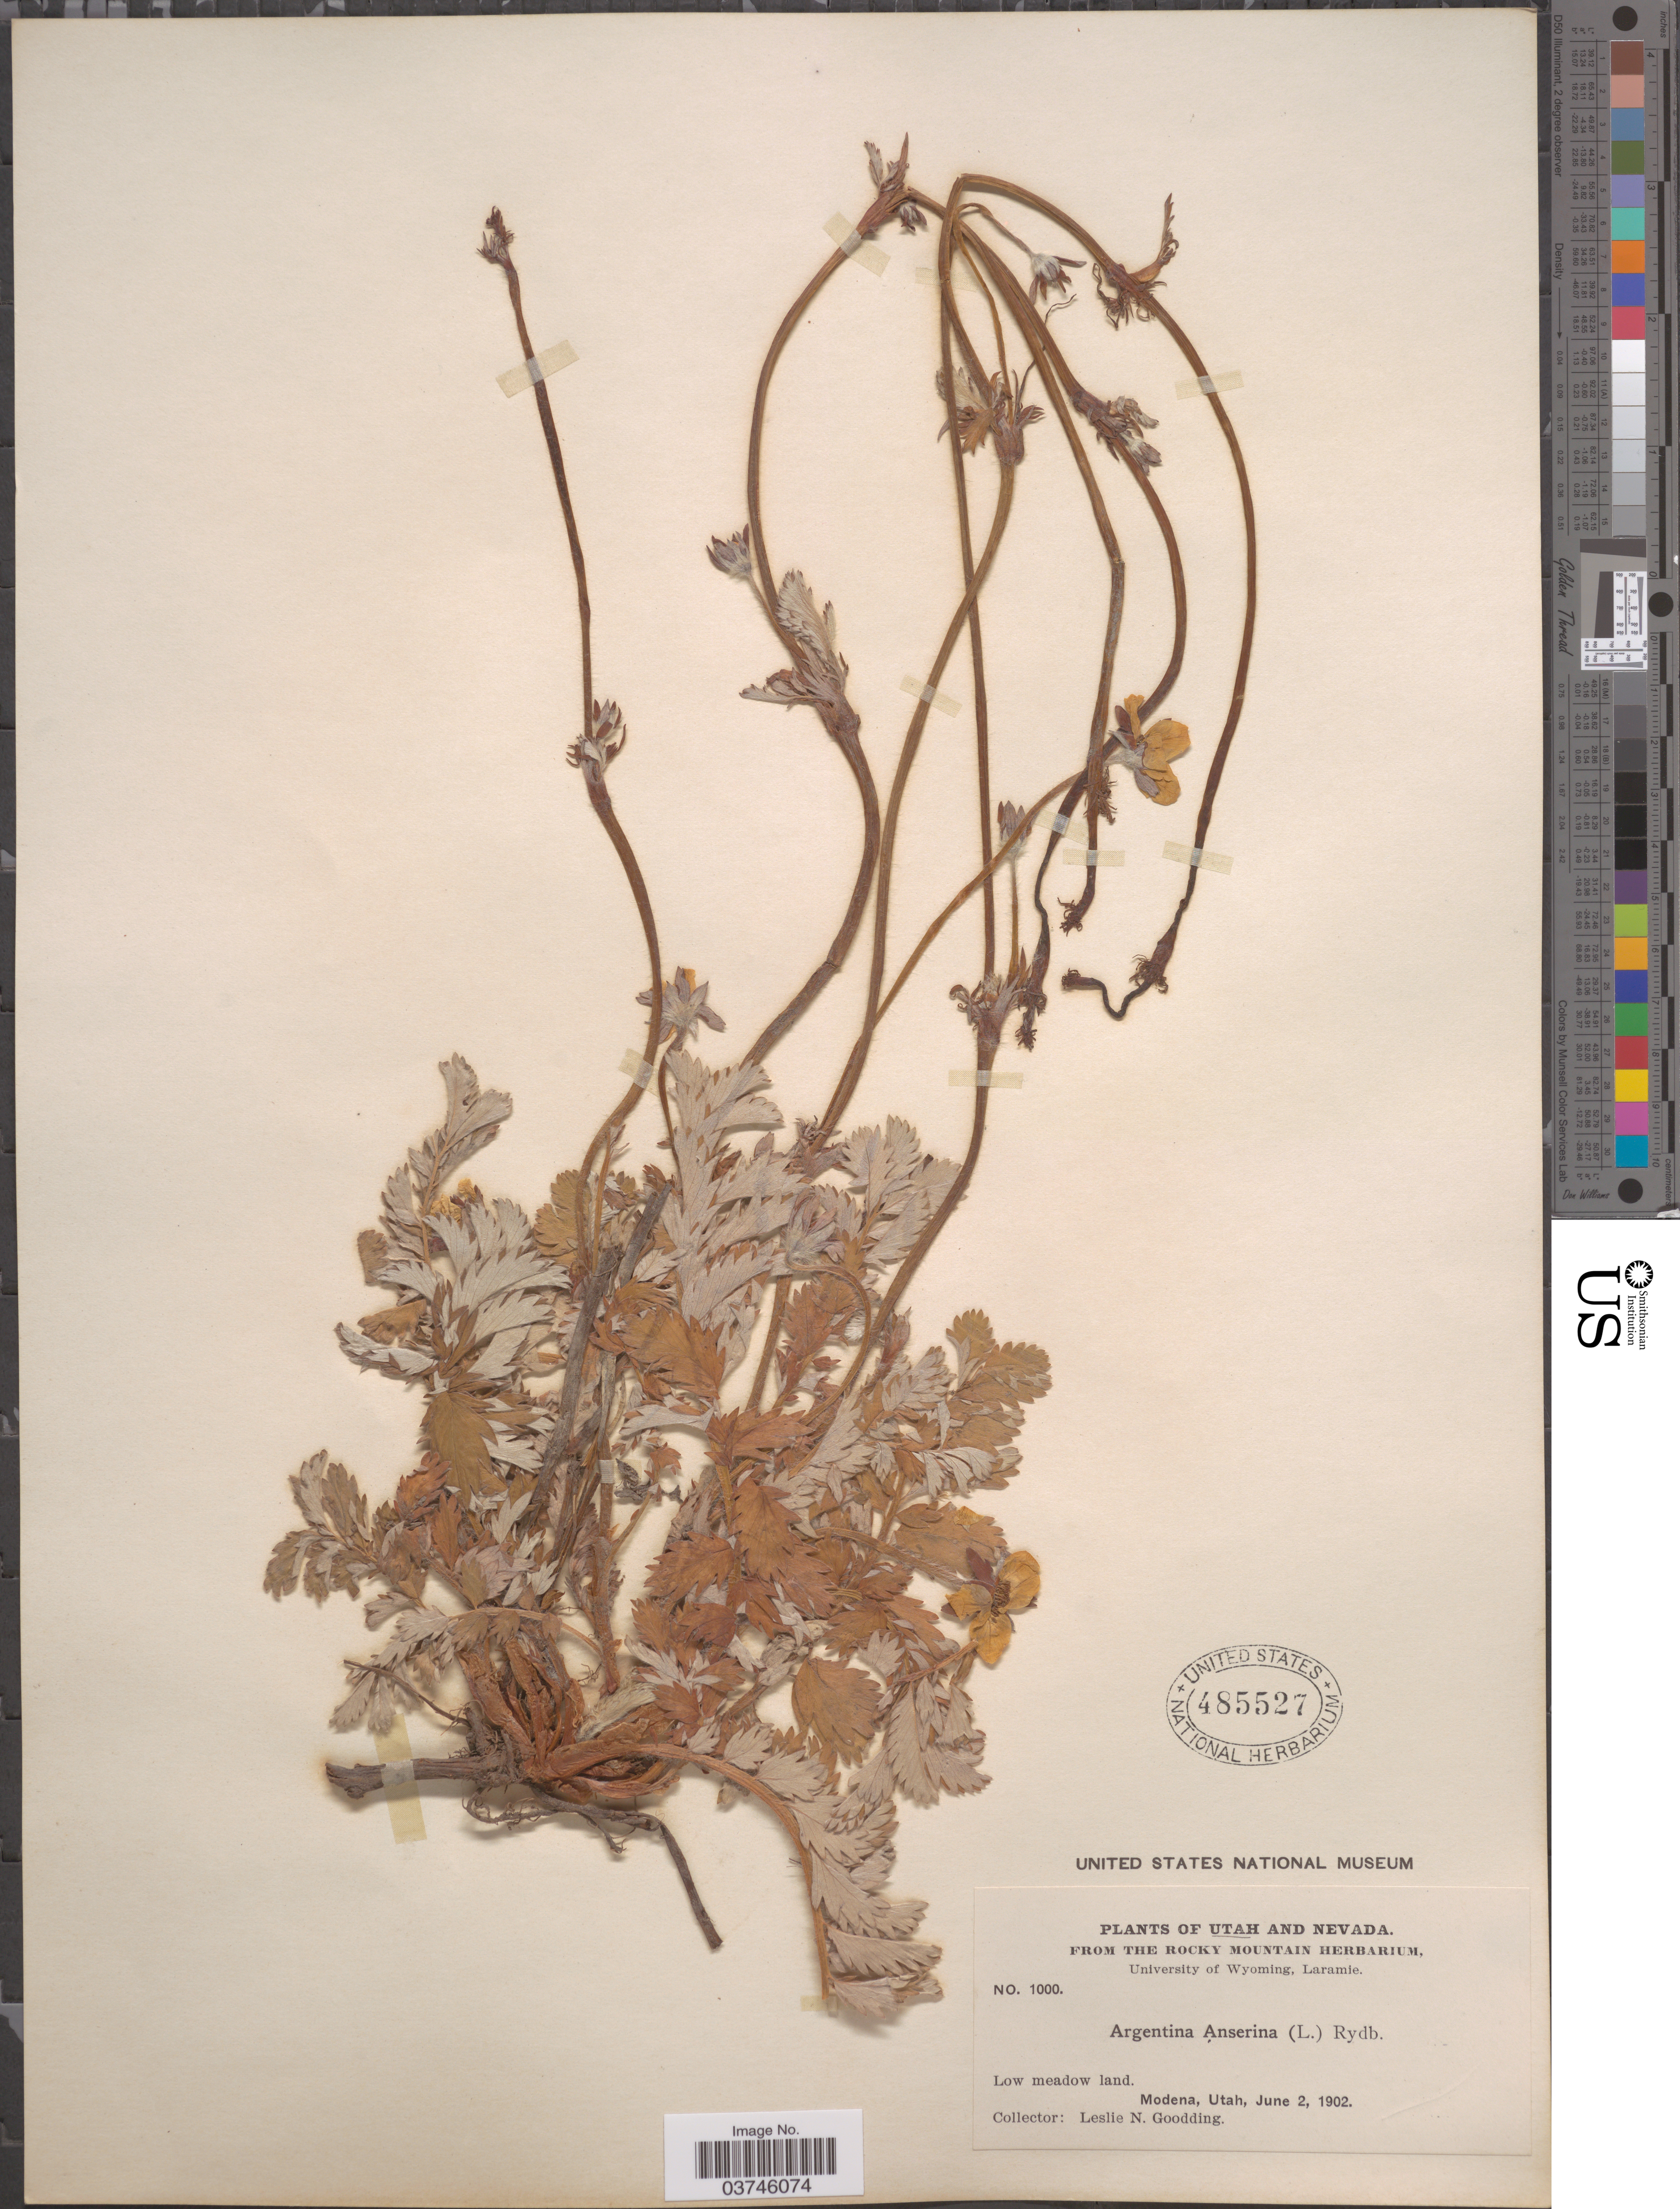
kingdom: Plantae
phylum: Tracheophyta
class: Magnoliopsida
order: Rosales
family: Rosaceae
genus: Argentina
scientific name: Argentina anserina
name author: (L.) Rydb.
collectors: L. N. Goodding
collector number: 1000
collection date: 1902-06-02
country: United States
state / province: Utah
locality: Modena.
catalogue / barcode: US 485527